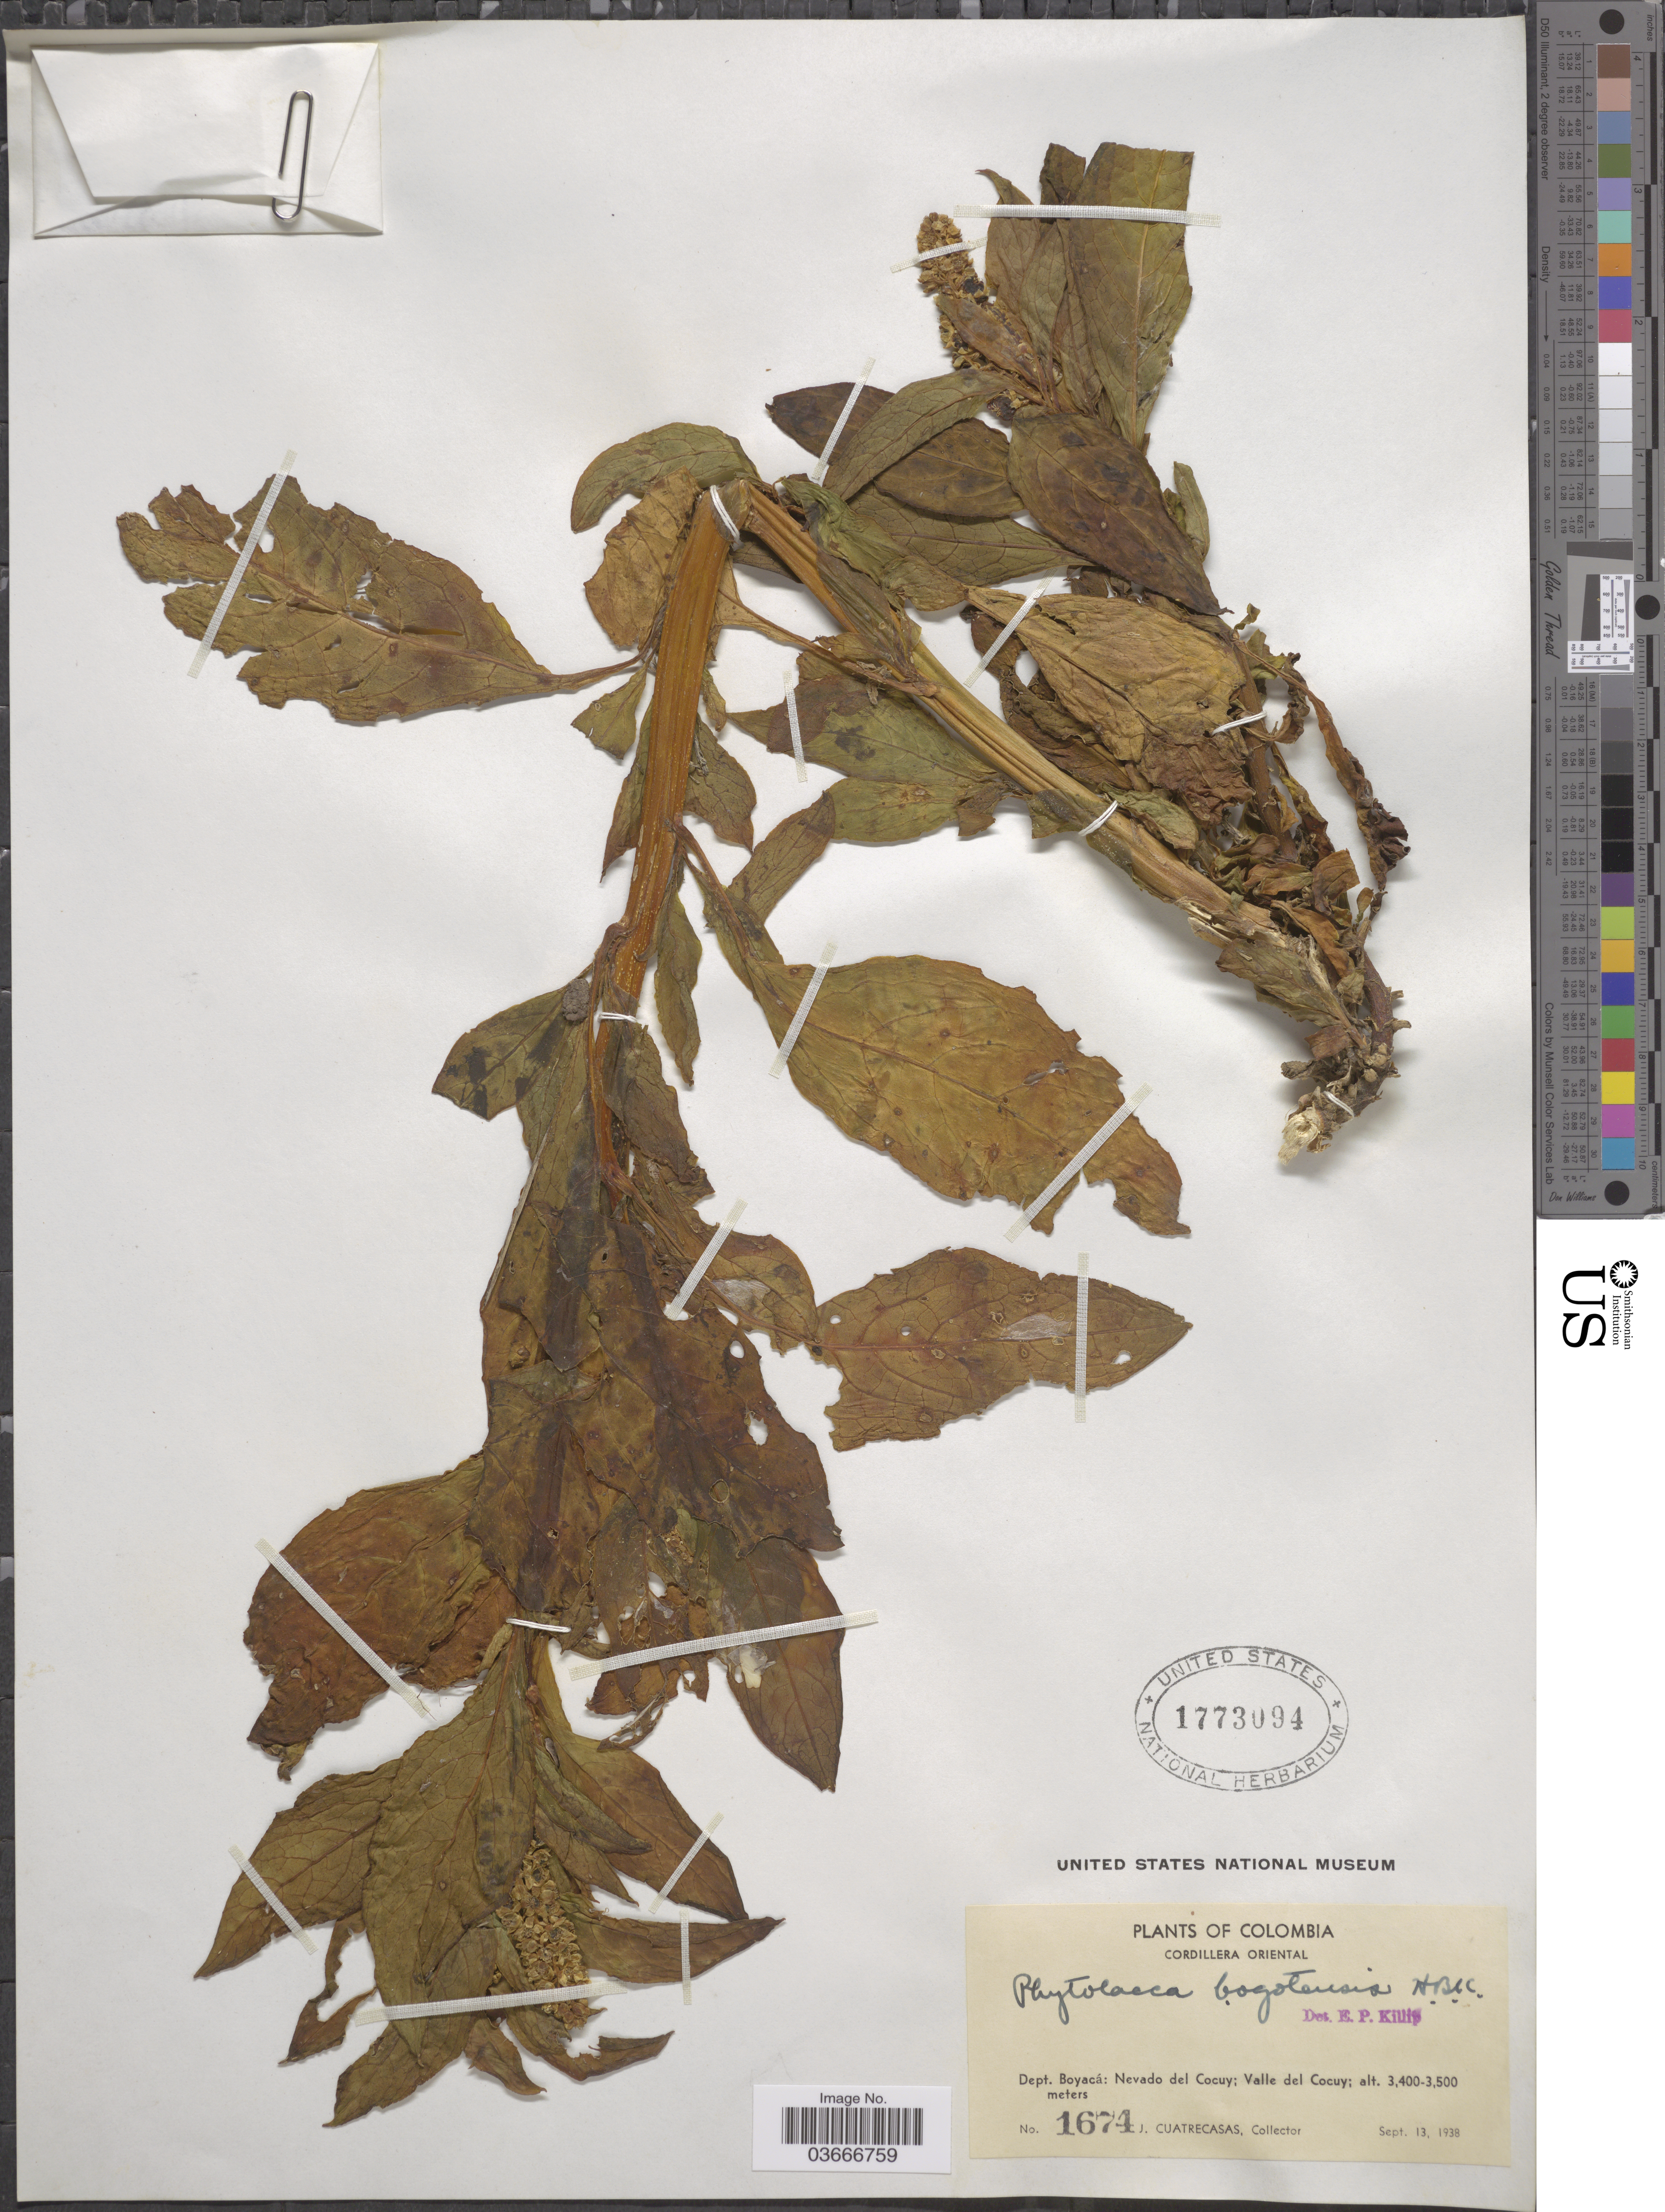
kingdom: Plantae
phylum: Tracheophyta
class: Magnoliopsida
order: Caryophyllales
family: Phytolaccaceae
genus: Phytolacca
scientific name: Phytolacca bogotensis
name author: Kunth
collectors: J. Cuatrecasas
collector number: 1674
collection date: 1938-09-13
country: Colombia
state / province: Boyacá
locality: Cordillera Oriental. Dept. Boyacá: Nevado del Cocuy; Valle del Cocuy.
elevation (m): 3400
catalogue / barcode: US 1773094